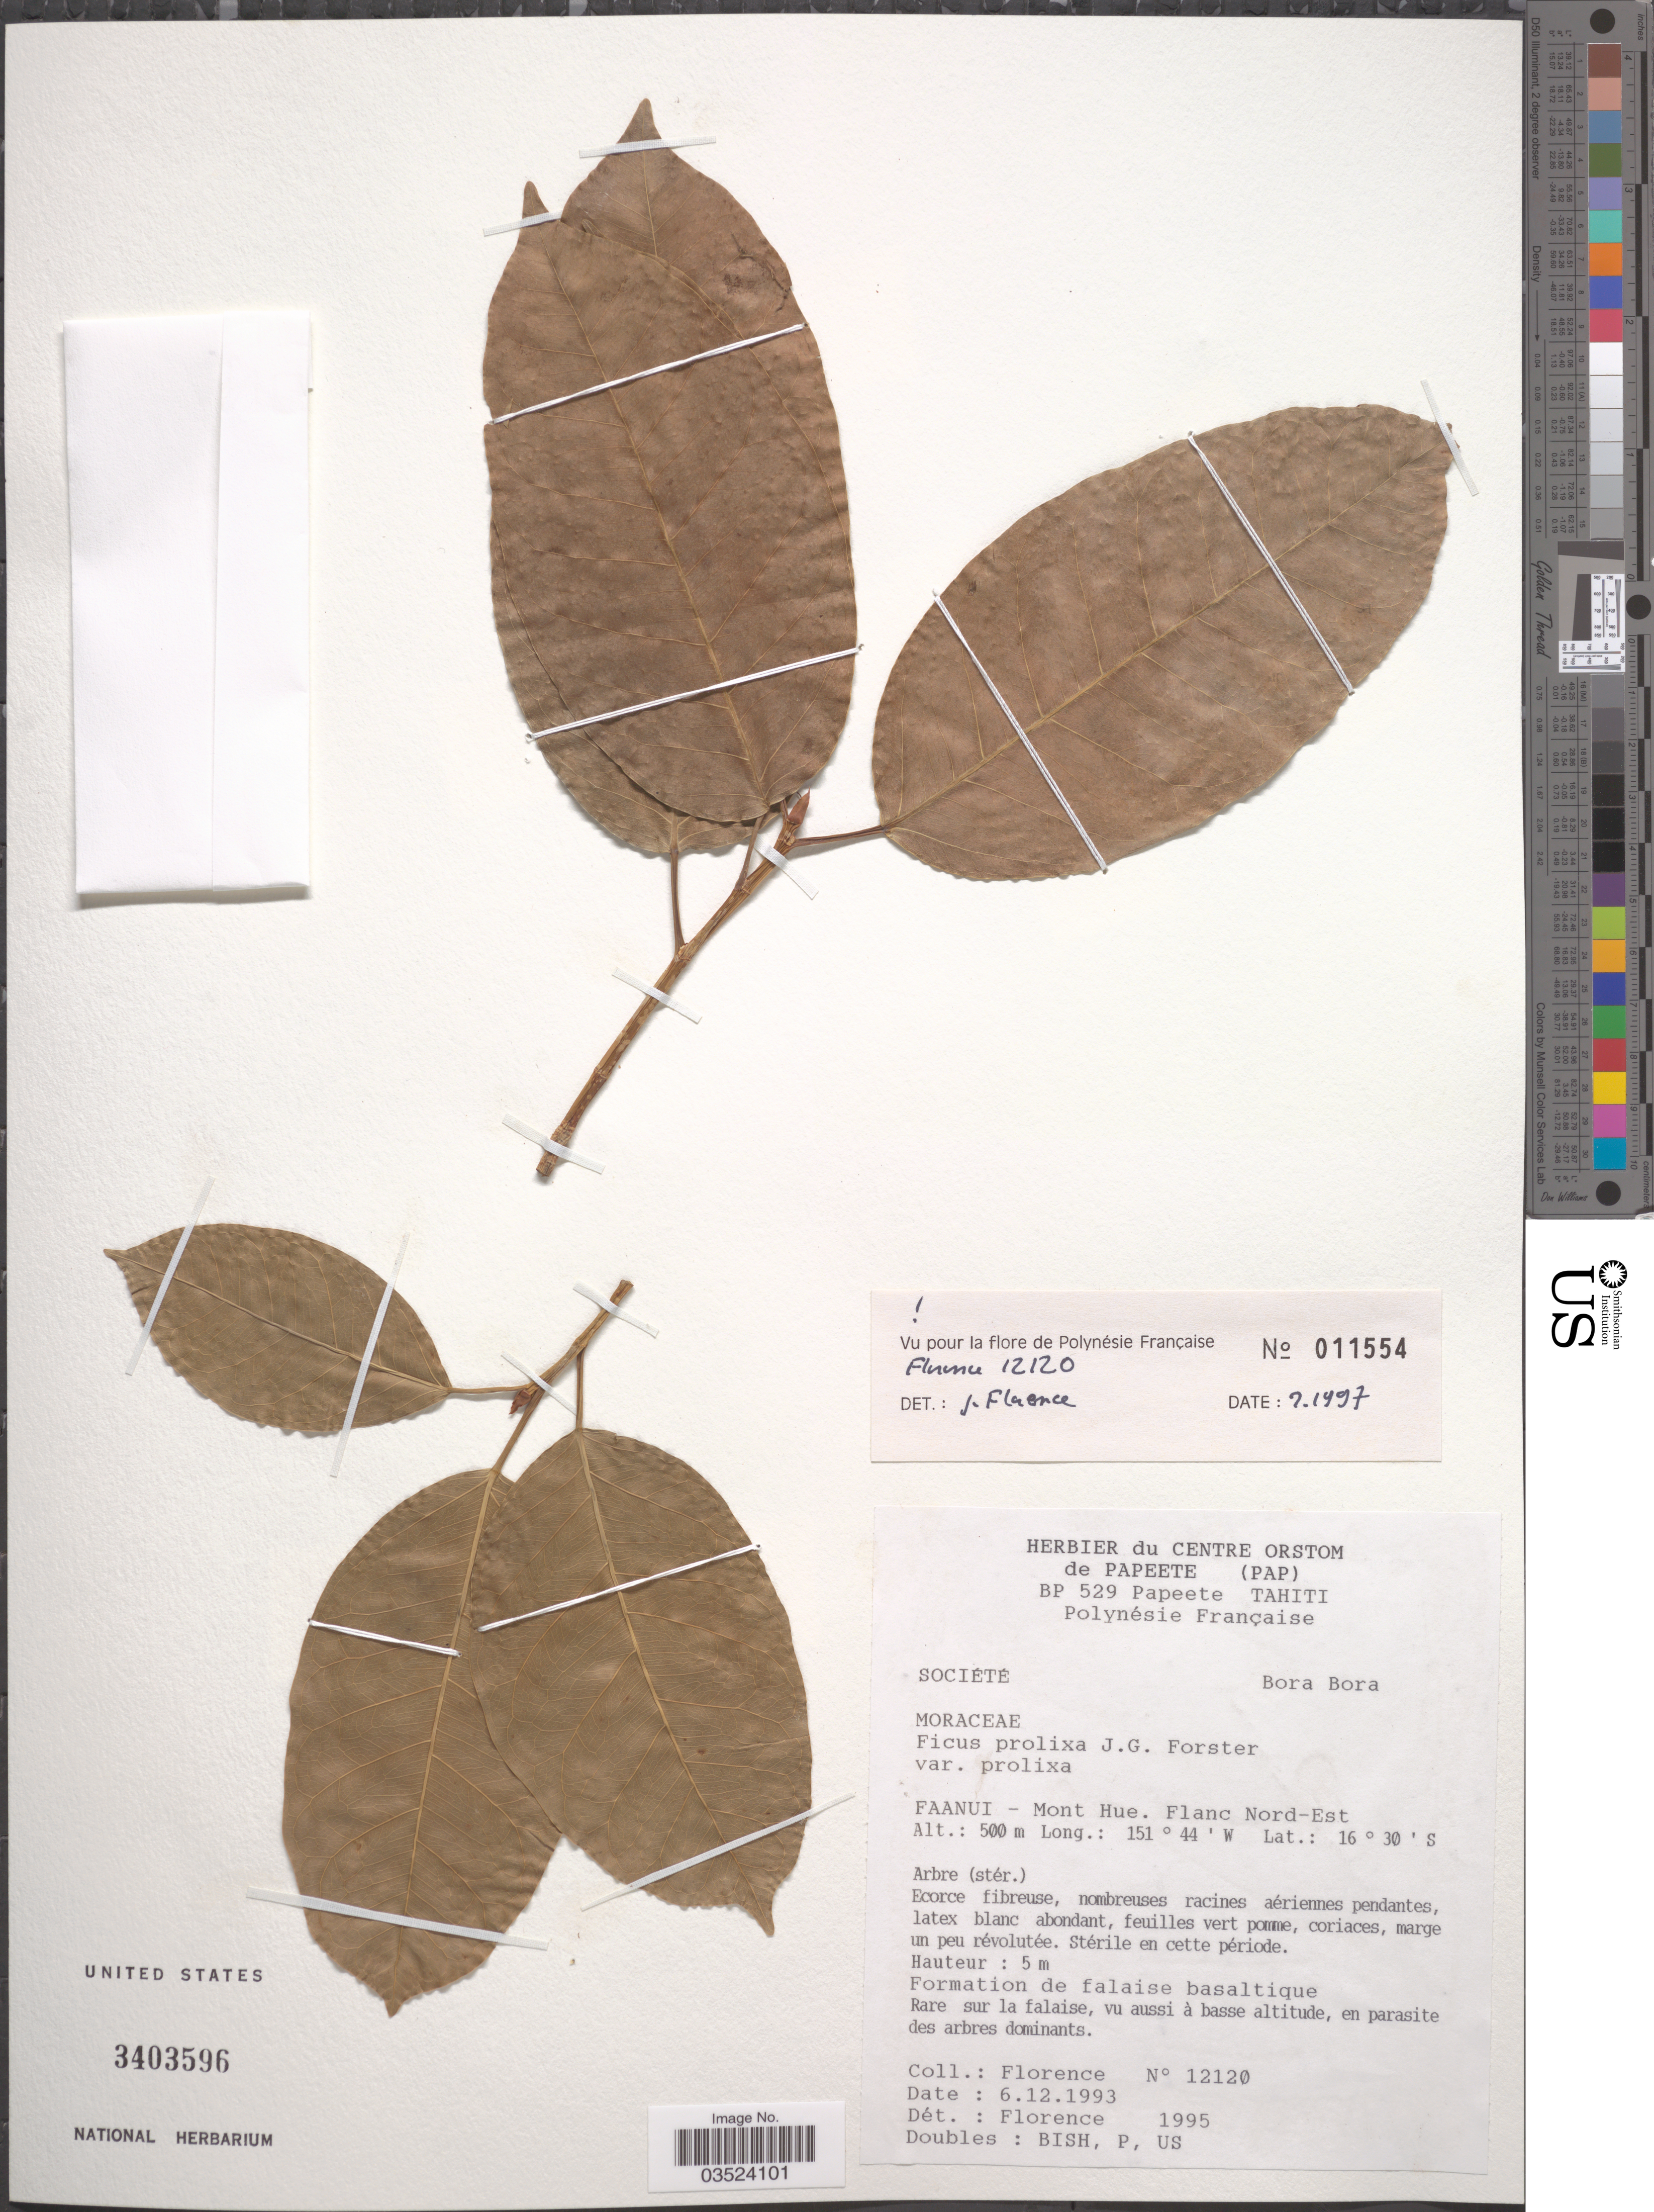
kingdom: Plantae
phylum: Tracheophyta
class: Magnoliopsida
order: Rosales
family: Moraceae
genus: Ficus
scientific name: Ficus prolixa var. prolixa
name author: G. Forst.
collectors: -. Florence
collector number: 12120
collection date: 1993-12-06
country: French Polynesia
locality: Société. Bora Bora. Faanui - Mont Hue. Flanc Nord-Est.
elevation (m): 500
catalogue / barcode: US 3403596